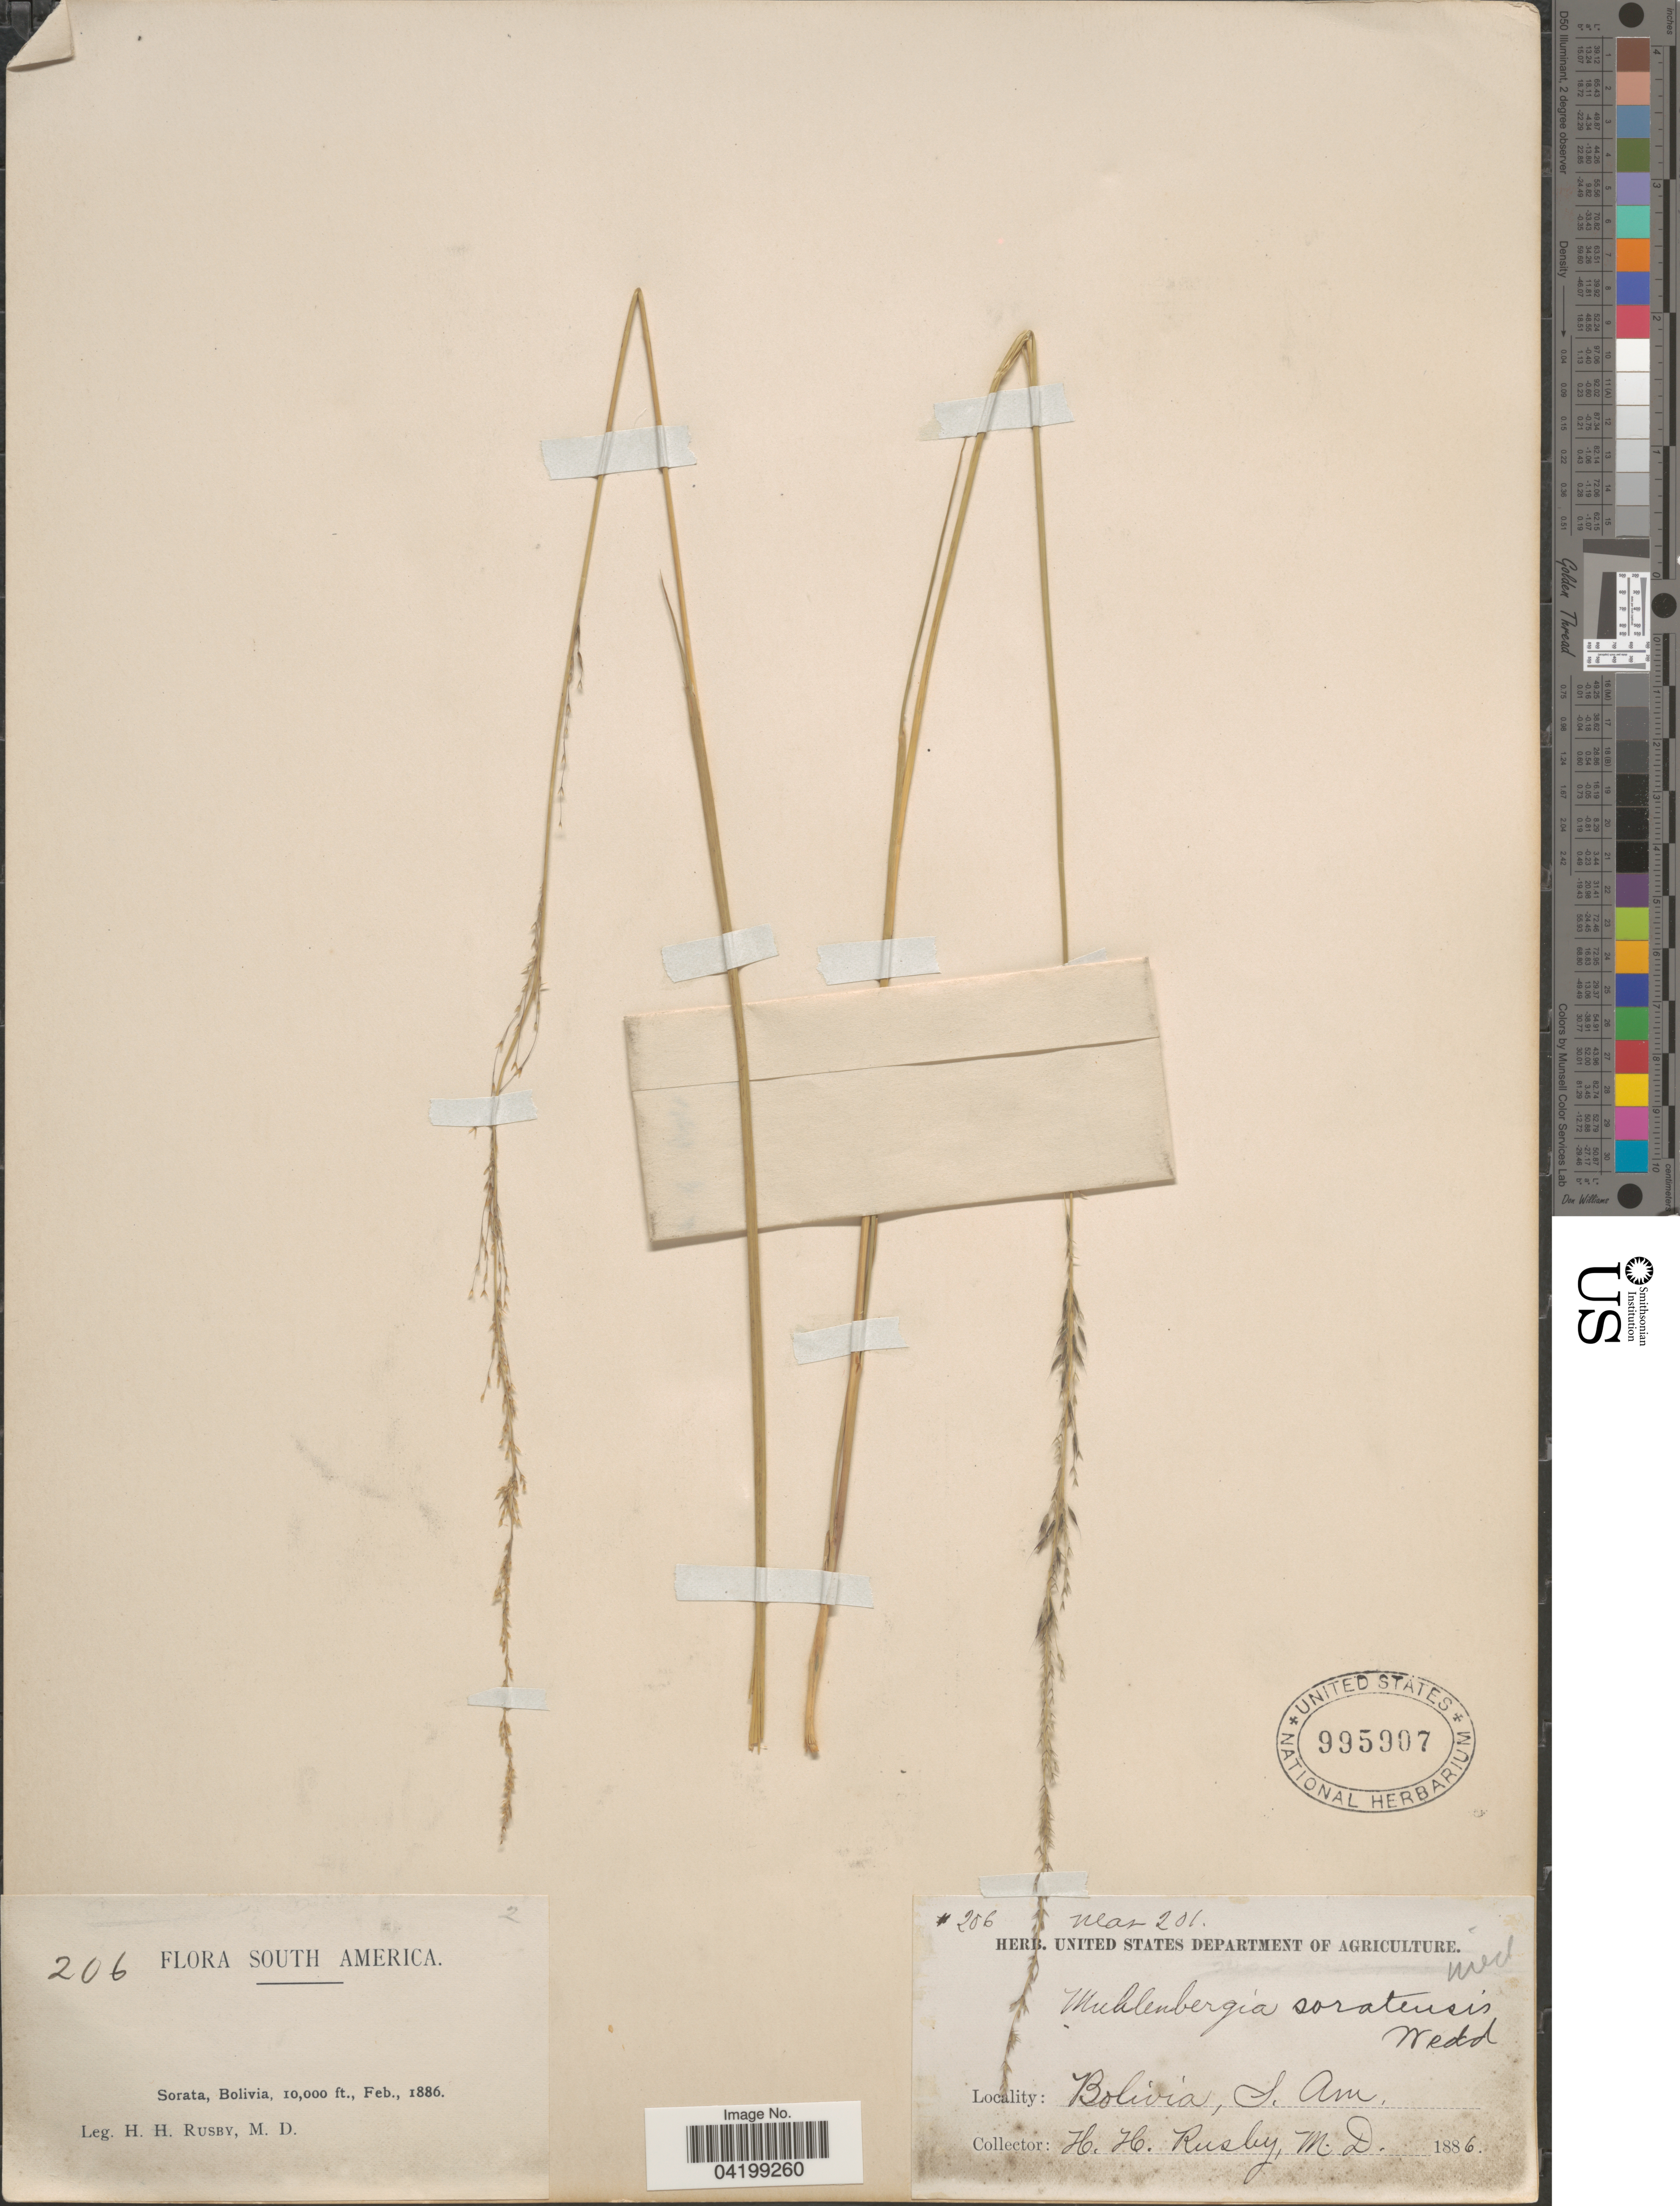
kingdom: Plantae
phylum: Tracheophyta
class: Liliopsida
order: Poales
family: Poaceae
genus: Muhlenbergia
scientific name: Muhlenbergia coerulea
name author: (Griseb.) Mez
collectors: H. H. Rusby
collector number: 206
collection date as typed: Feb., 1886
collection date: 1886-02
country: Bolivia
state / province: La Páz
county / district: Larecaja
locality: Sorata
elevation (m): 3048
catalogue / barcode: US 995907